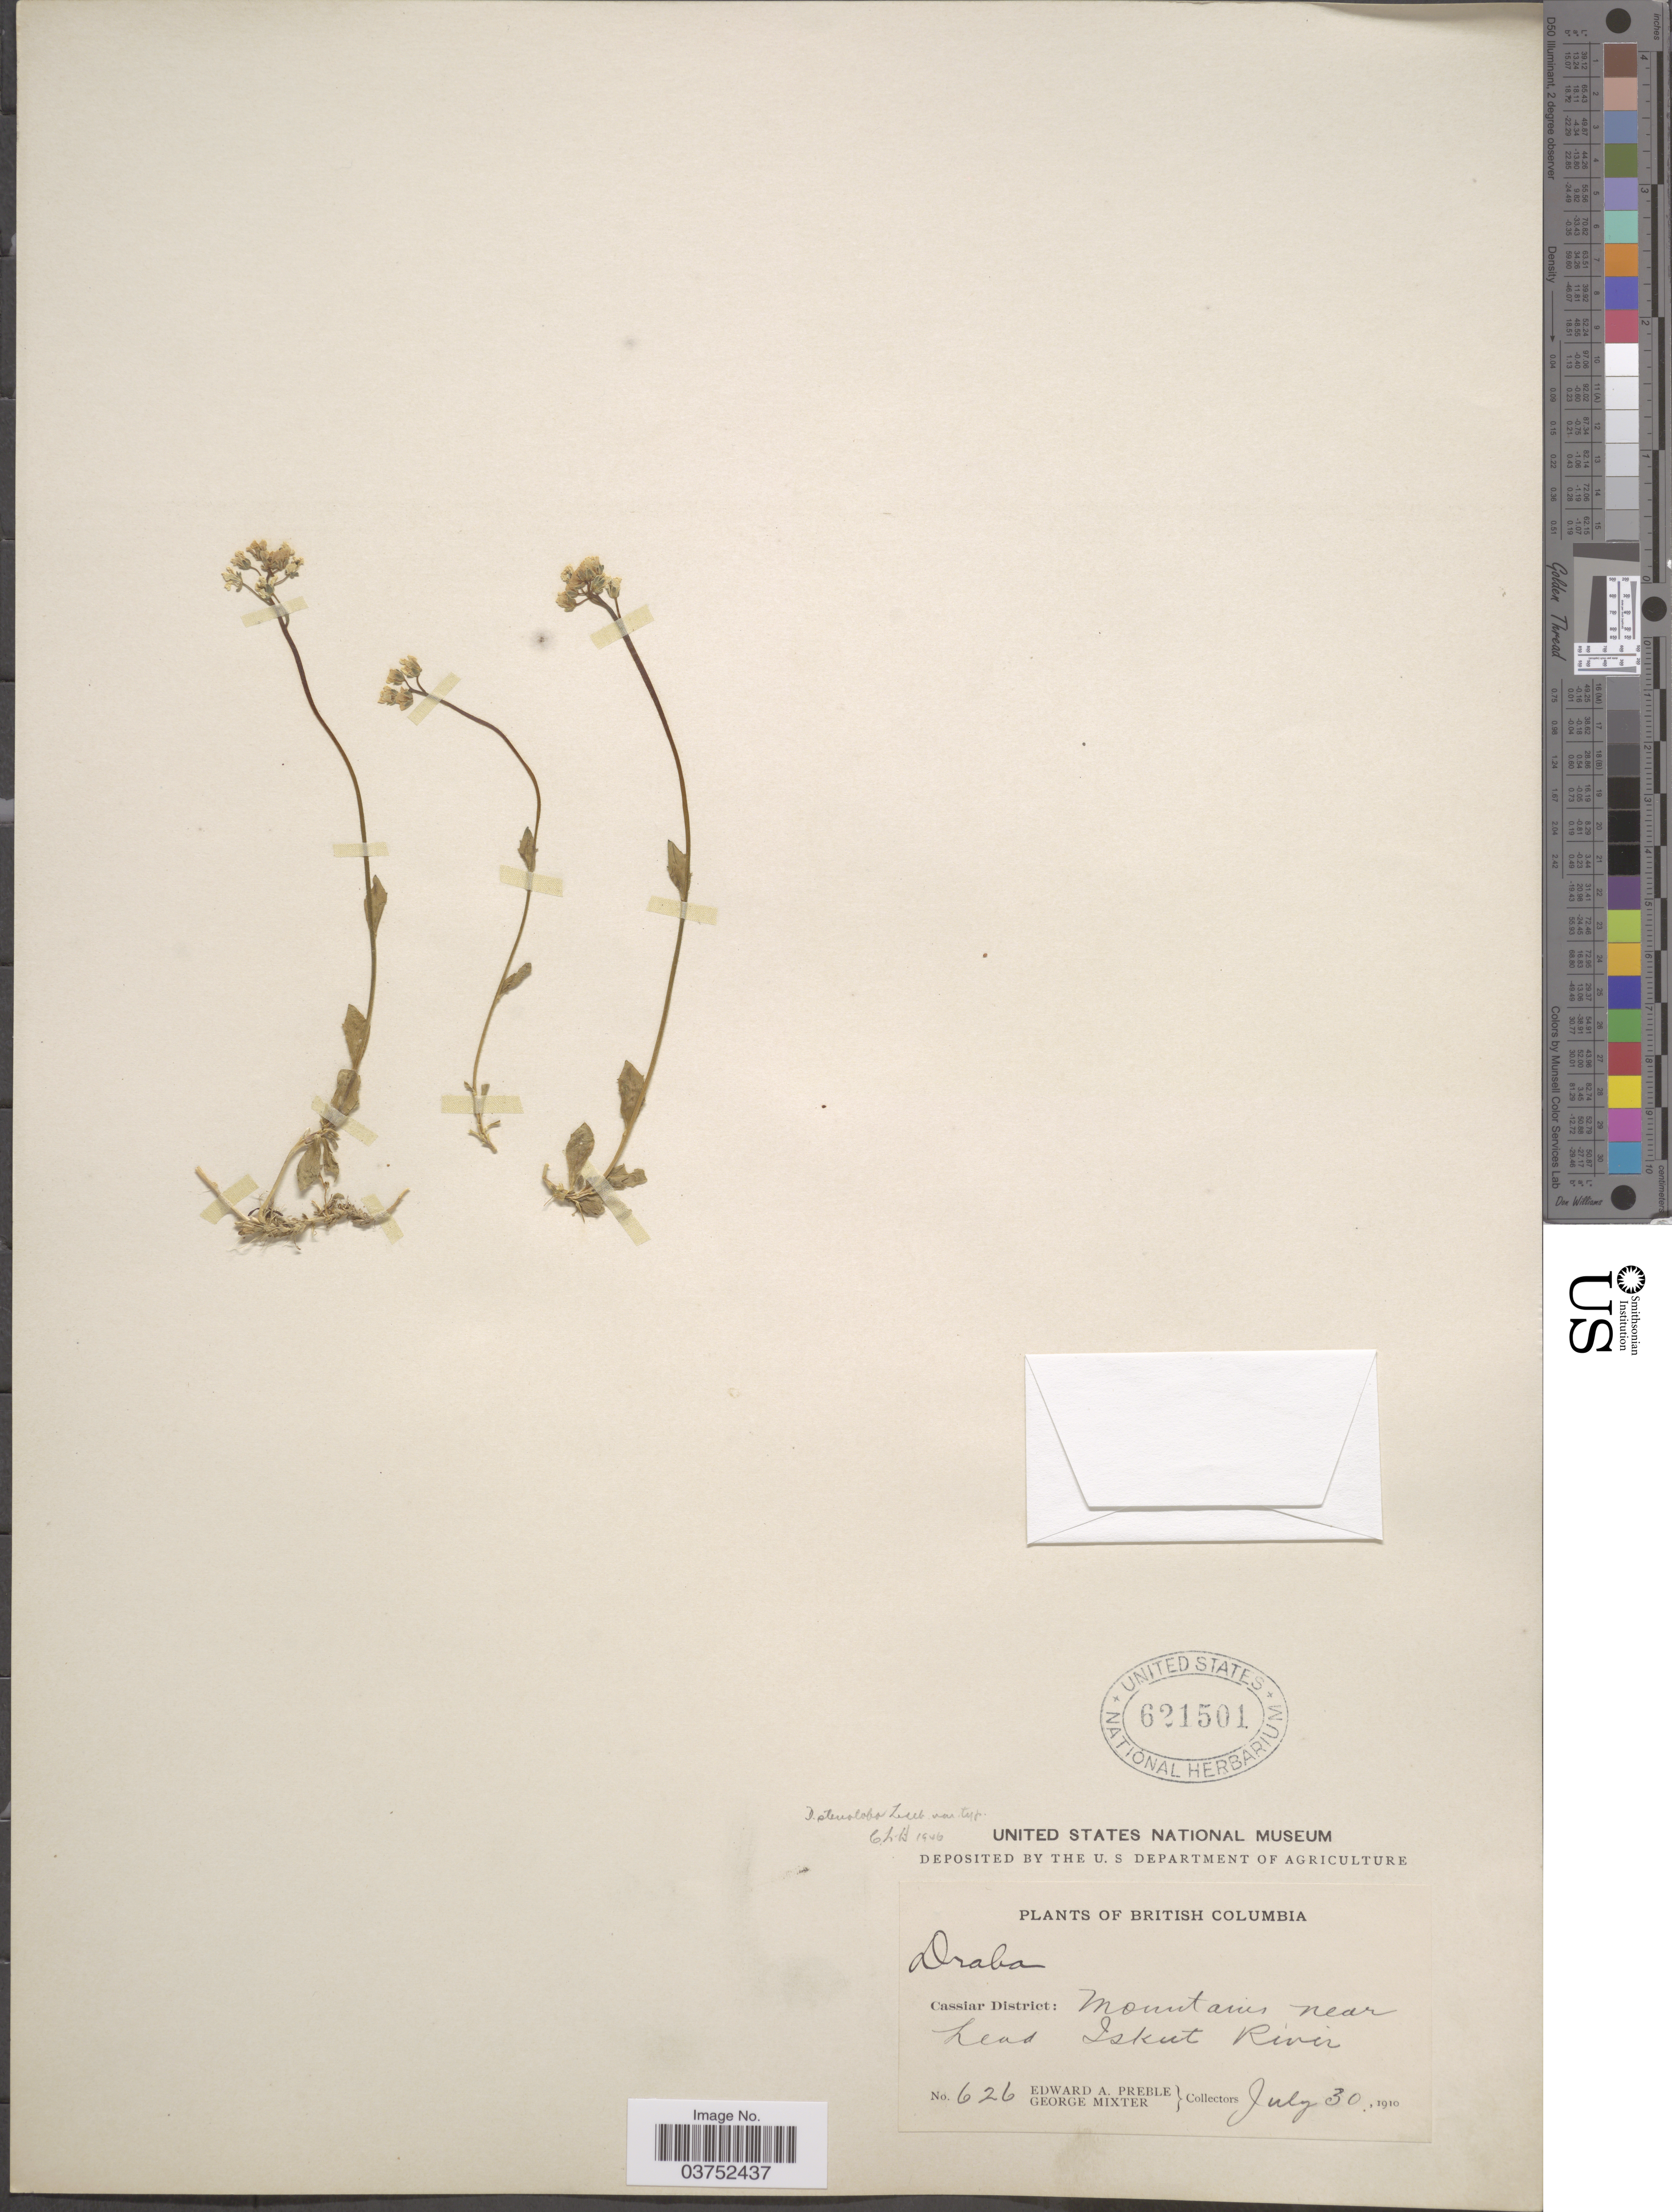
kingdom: Plantae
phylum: Tracheophyta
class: Magnoliopsida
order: Brassicales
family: Brassicaceae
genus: Draba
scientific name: Draba stenoloba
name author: Ledeb.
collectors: E. Preble & G. Mixter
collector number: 626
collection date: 1910-07-30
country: Canada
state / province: British Columbia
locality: Cassiar District: Mountains near head Iskut River.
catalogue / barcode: US 621501